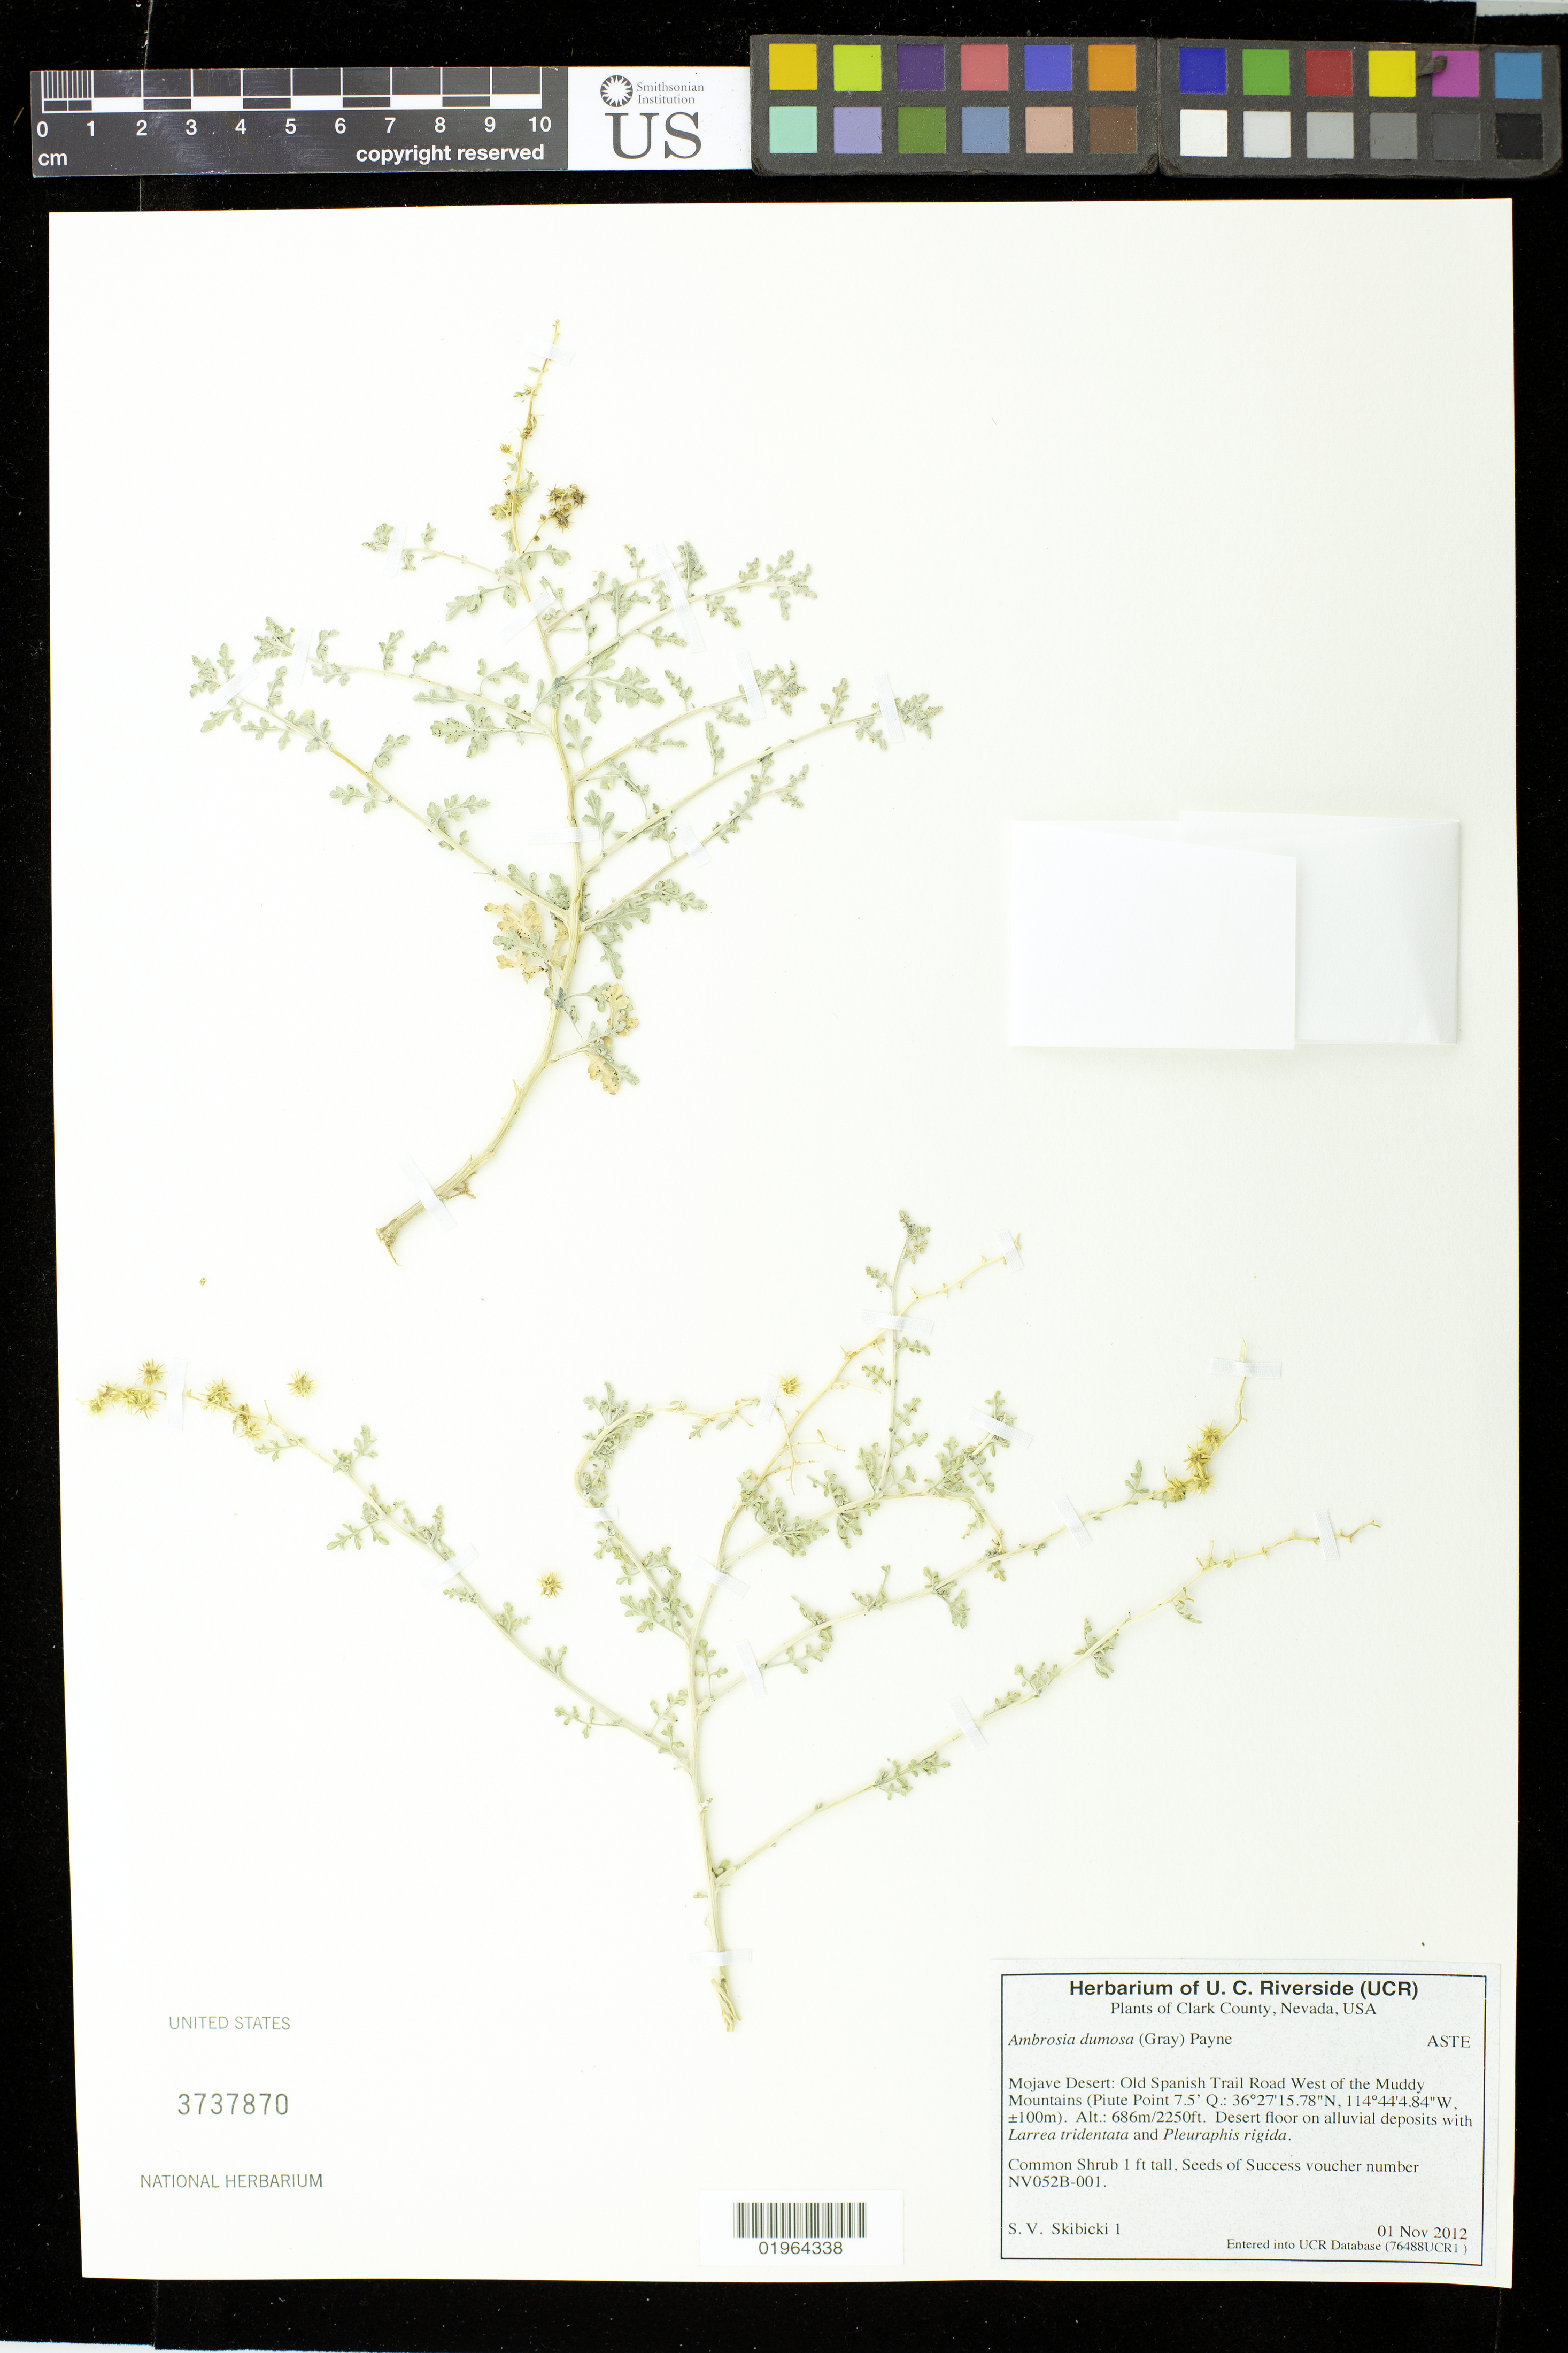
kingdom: Plantae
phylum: Tracheophyta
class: Magnoliopsida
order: Asterales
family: Asteraceae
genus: Ambrosia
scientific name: Ambrosia dumosa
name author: (A. Gray) W.W.Payne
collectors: S. Skibicki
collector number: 1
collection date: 2012-11-01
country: United States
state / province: Nevada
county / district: Clark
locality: Mojave Desert, Old Spanish Trail Road west of the Muddy Mts (Piute Point)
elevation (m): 686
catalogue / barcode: US 3737870